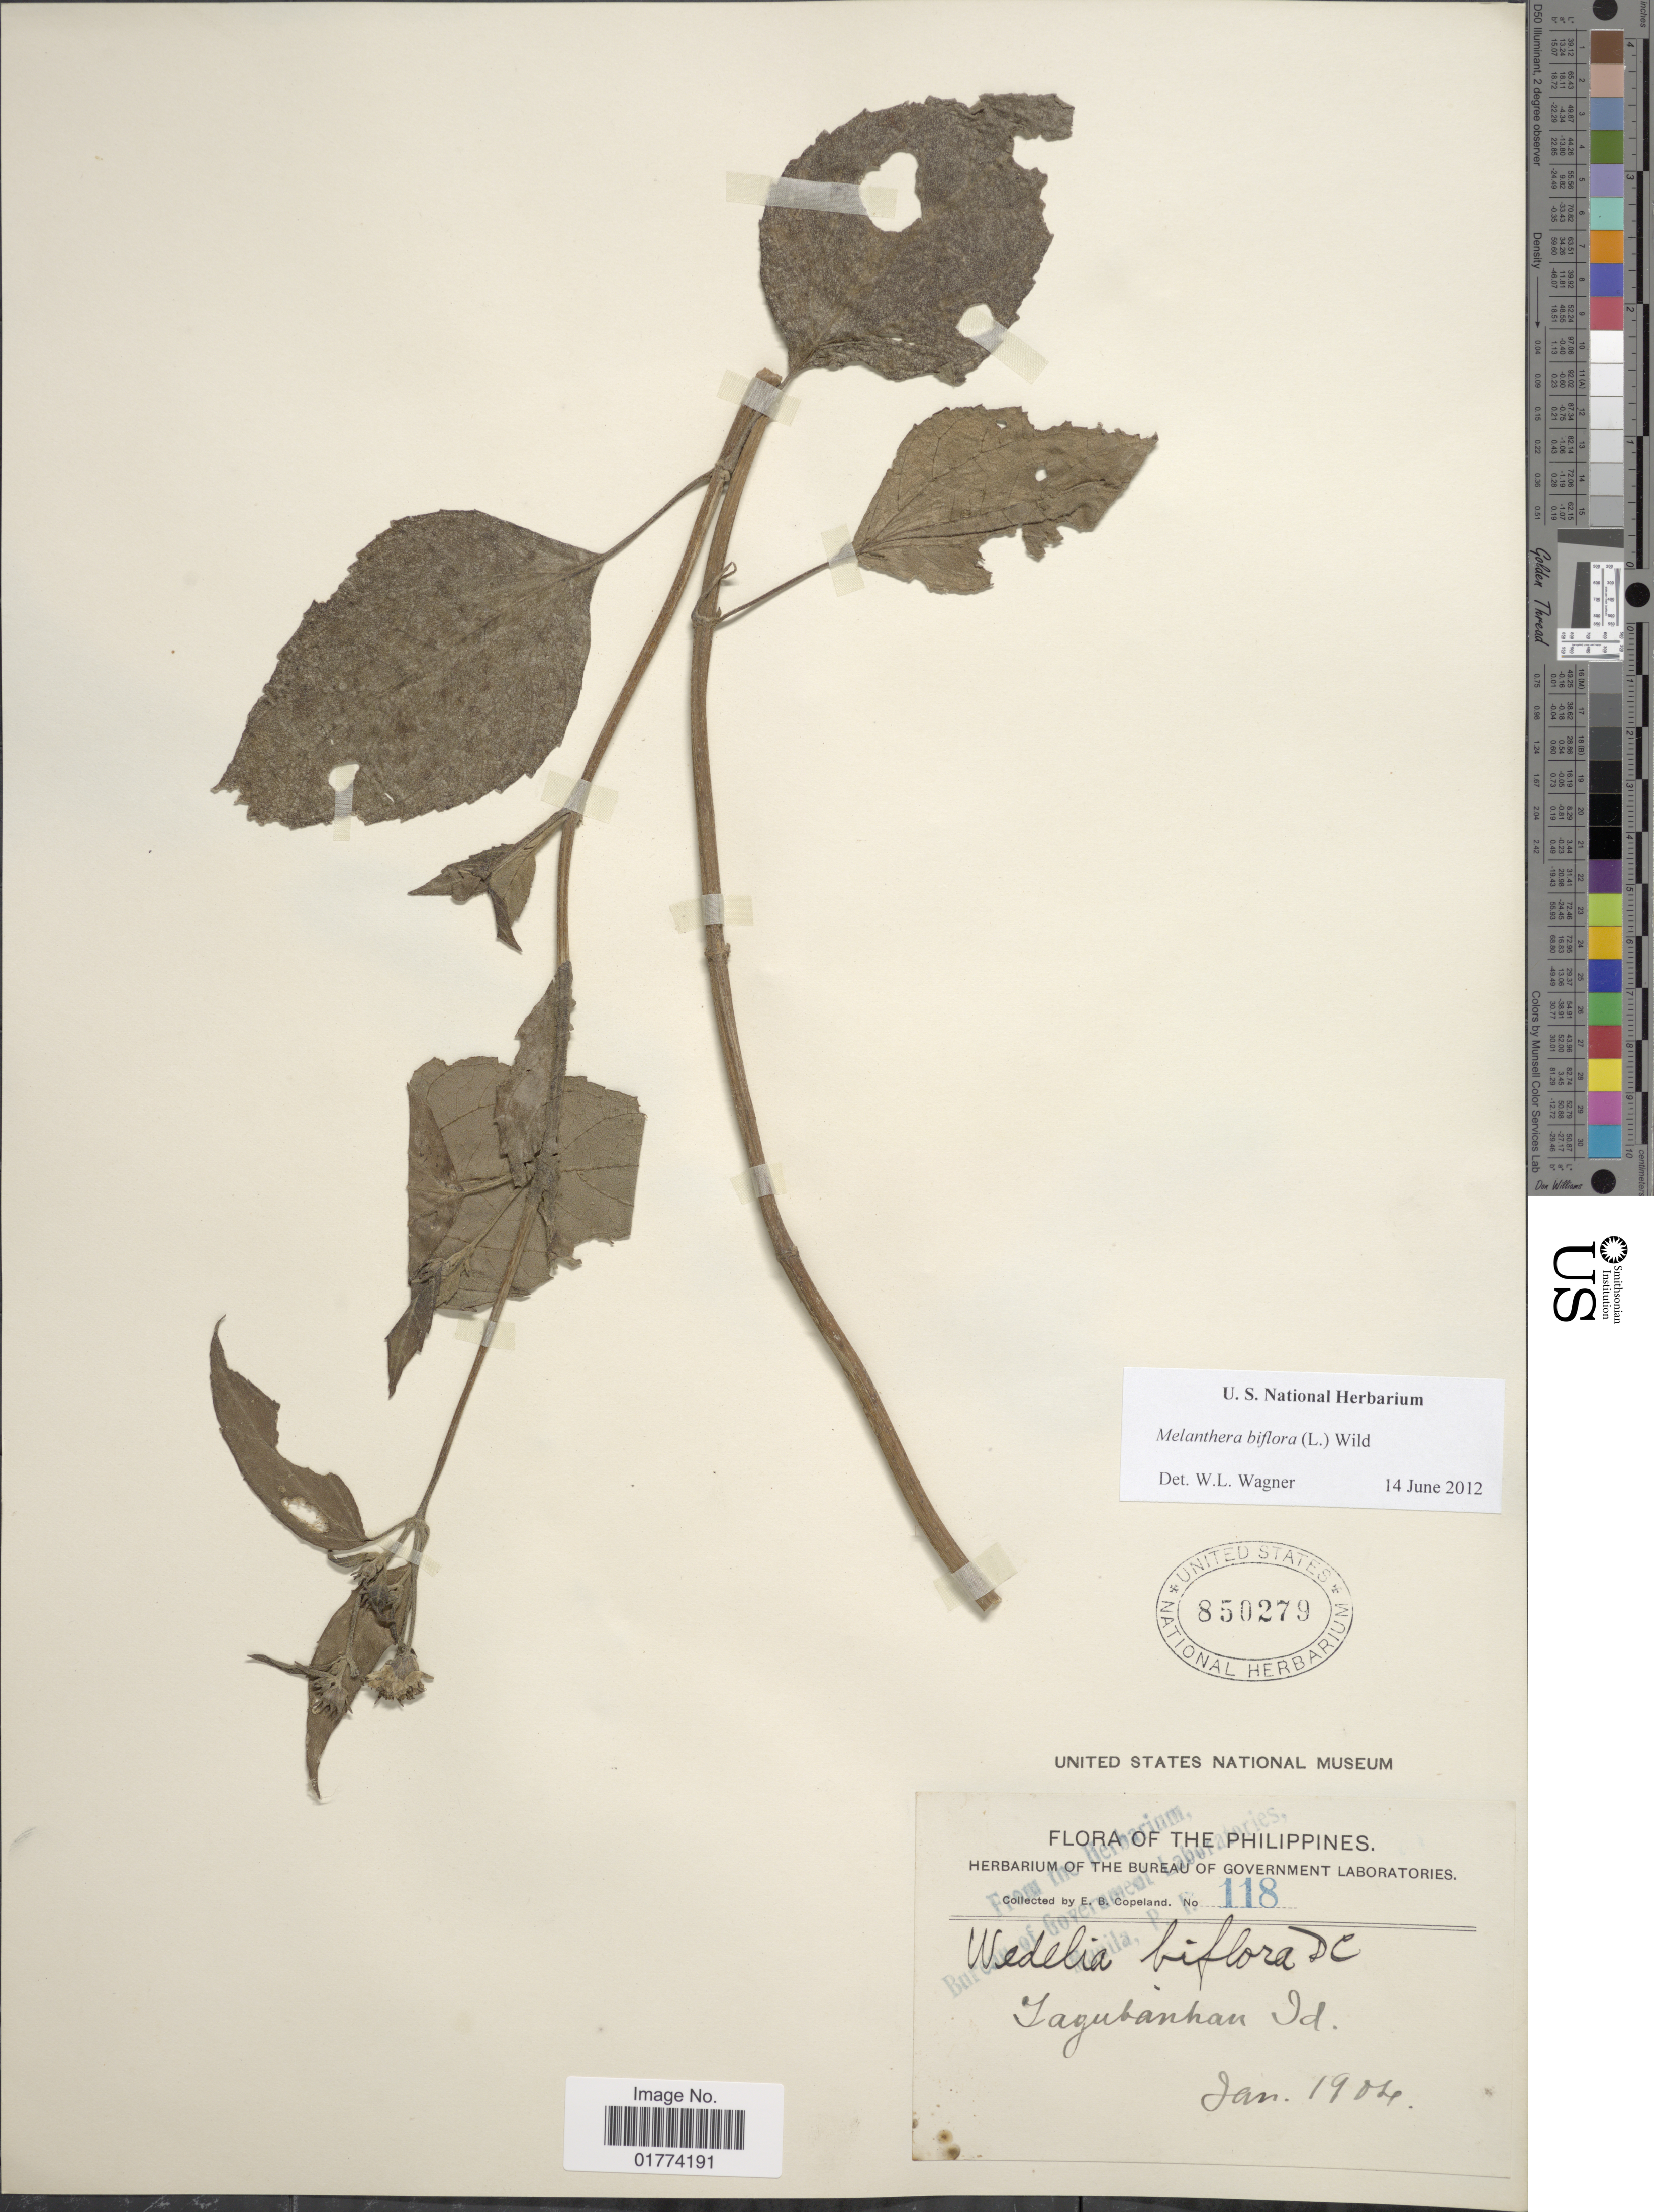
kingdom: Plantae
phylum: Tracheophyta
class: Magnoliopsida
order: Asterales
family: Asteraceae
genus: Wollastonia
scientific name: Wollastonia biflora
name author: (L.) DC.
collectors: E. B. Copeland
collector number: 118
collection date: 1904-01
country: Philippines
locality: Jagubangan Id.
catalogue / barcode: US 850279